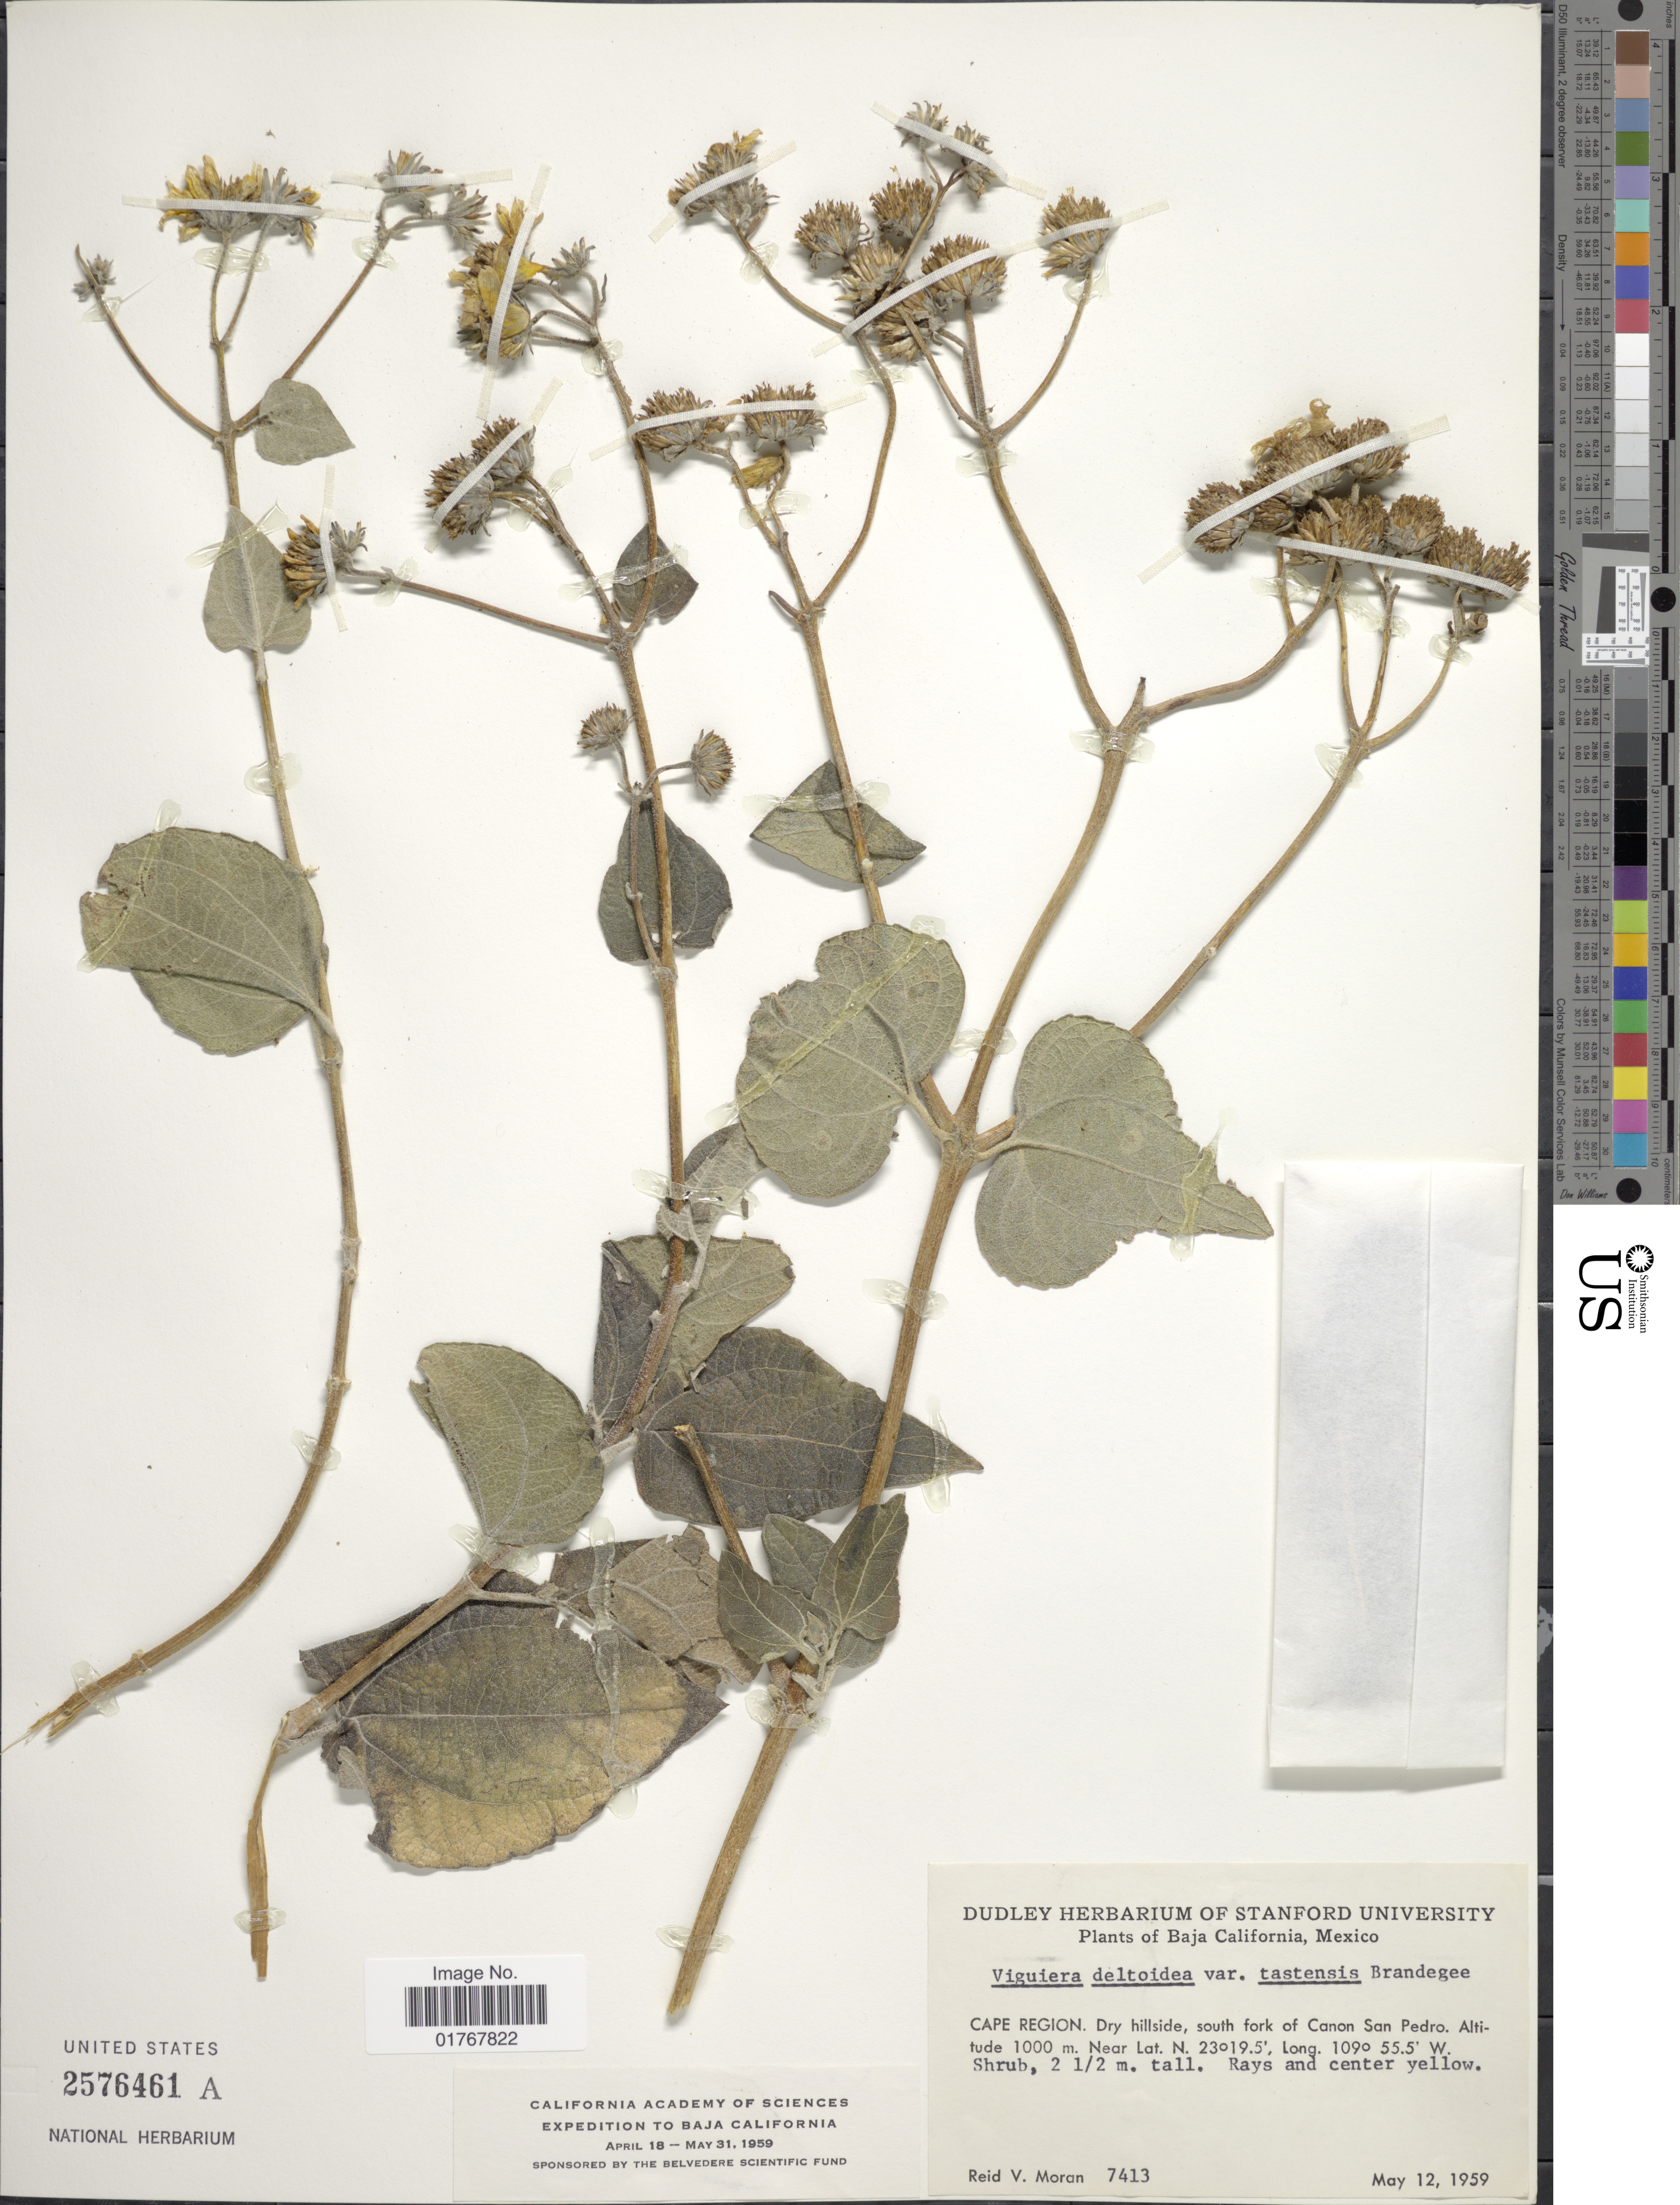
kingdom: Plantae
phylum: Tracheophyta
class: Magnoliopsida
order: Asterales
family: Asteraceae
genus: Viguiera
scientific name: Viguiera deltoidea var. tastensis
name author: Brandegee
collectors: R. V. Moran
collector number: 7413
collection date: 1959-05-12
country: Mexico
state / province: Baja California Sur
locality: Cape Region. Dry hillside, south fork of Canon San Pedro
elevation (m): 1000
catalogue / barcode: US 2576461A